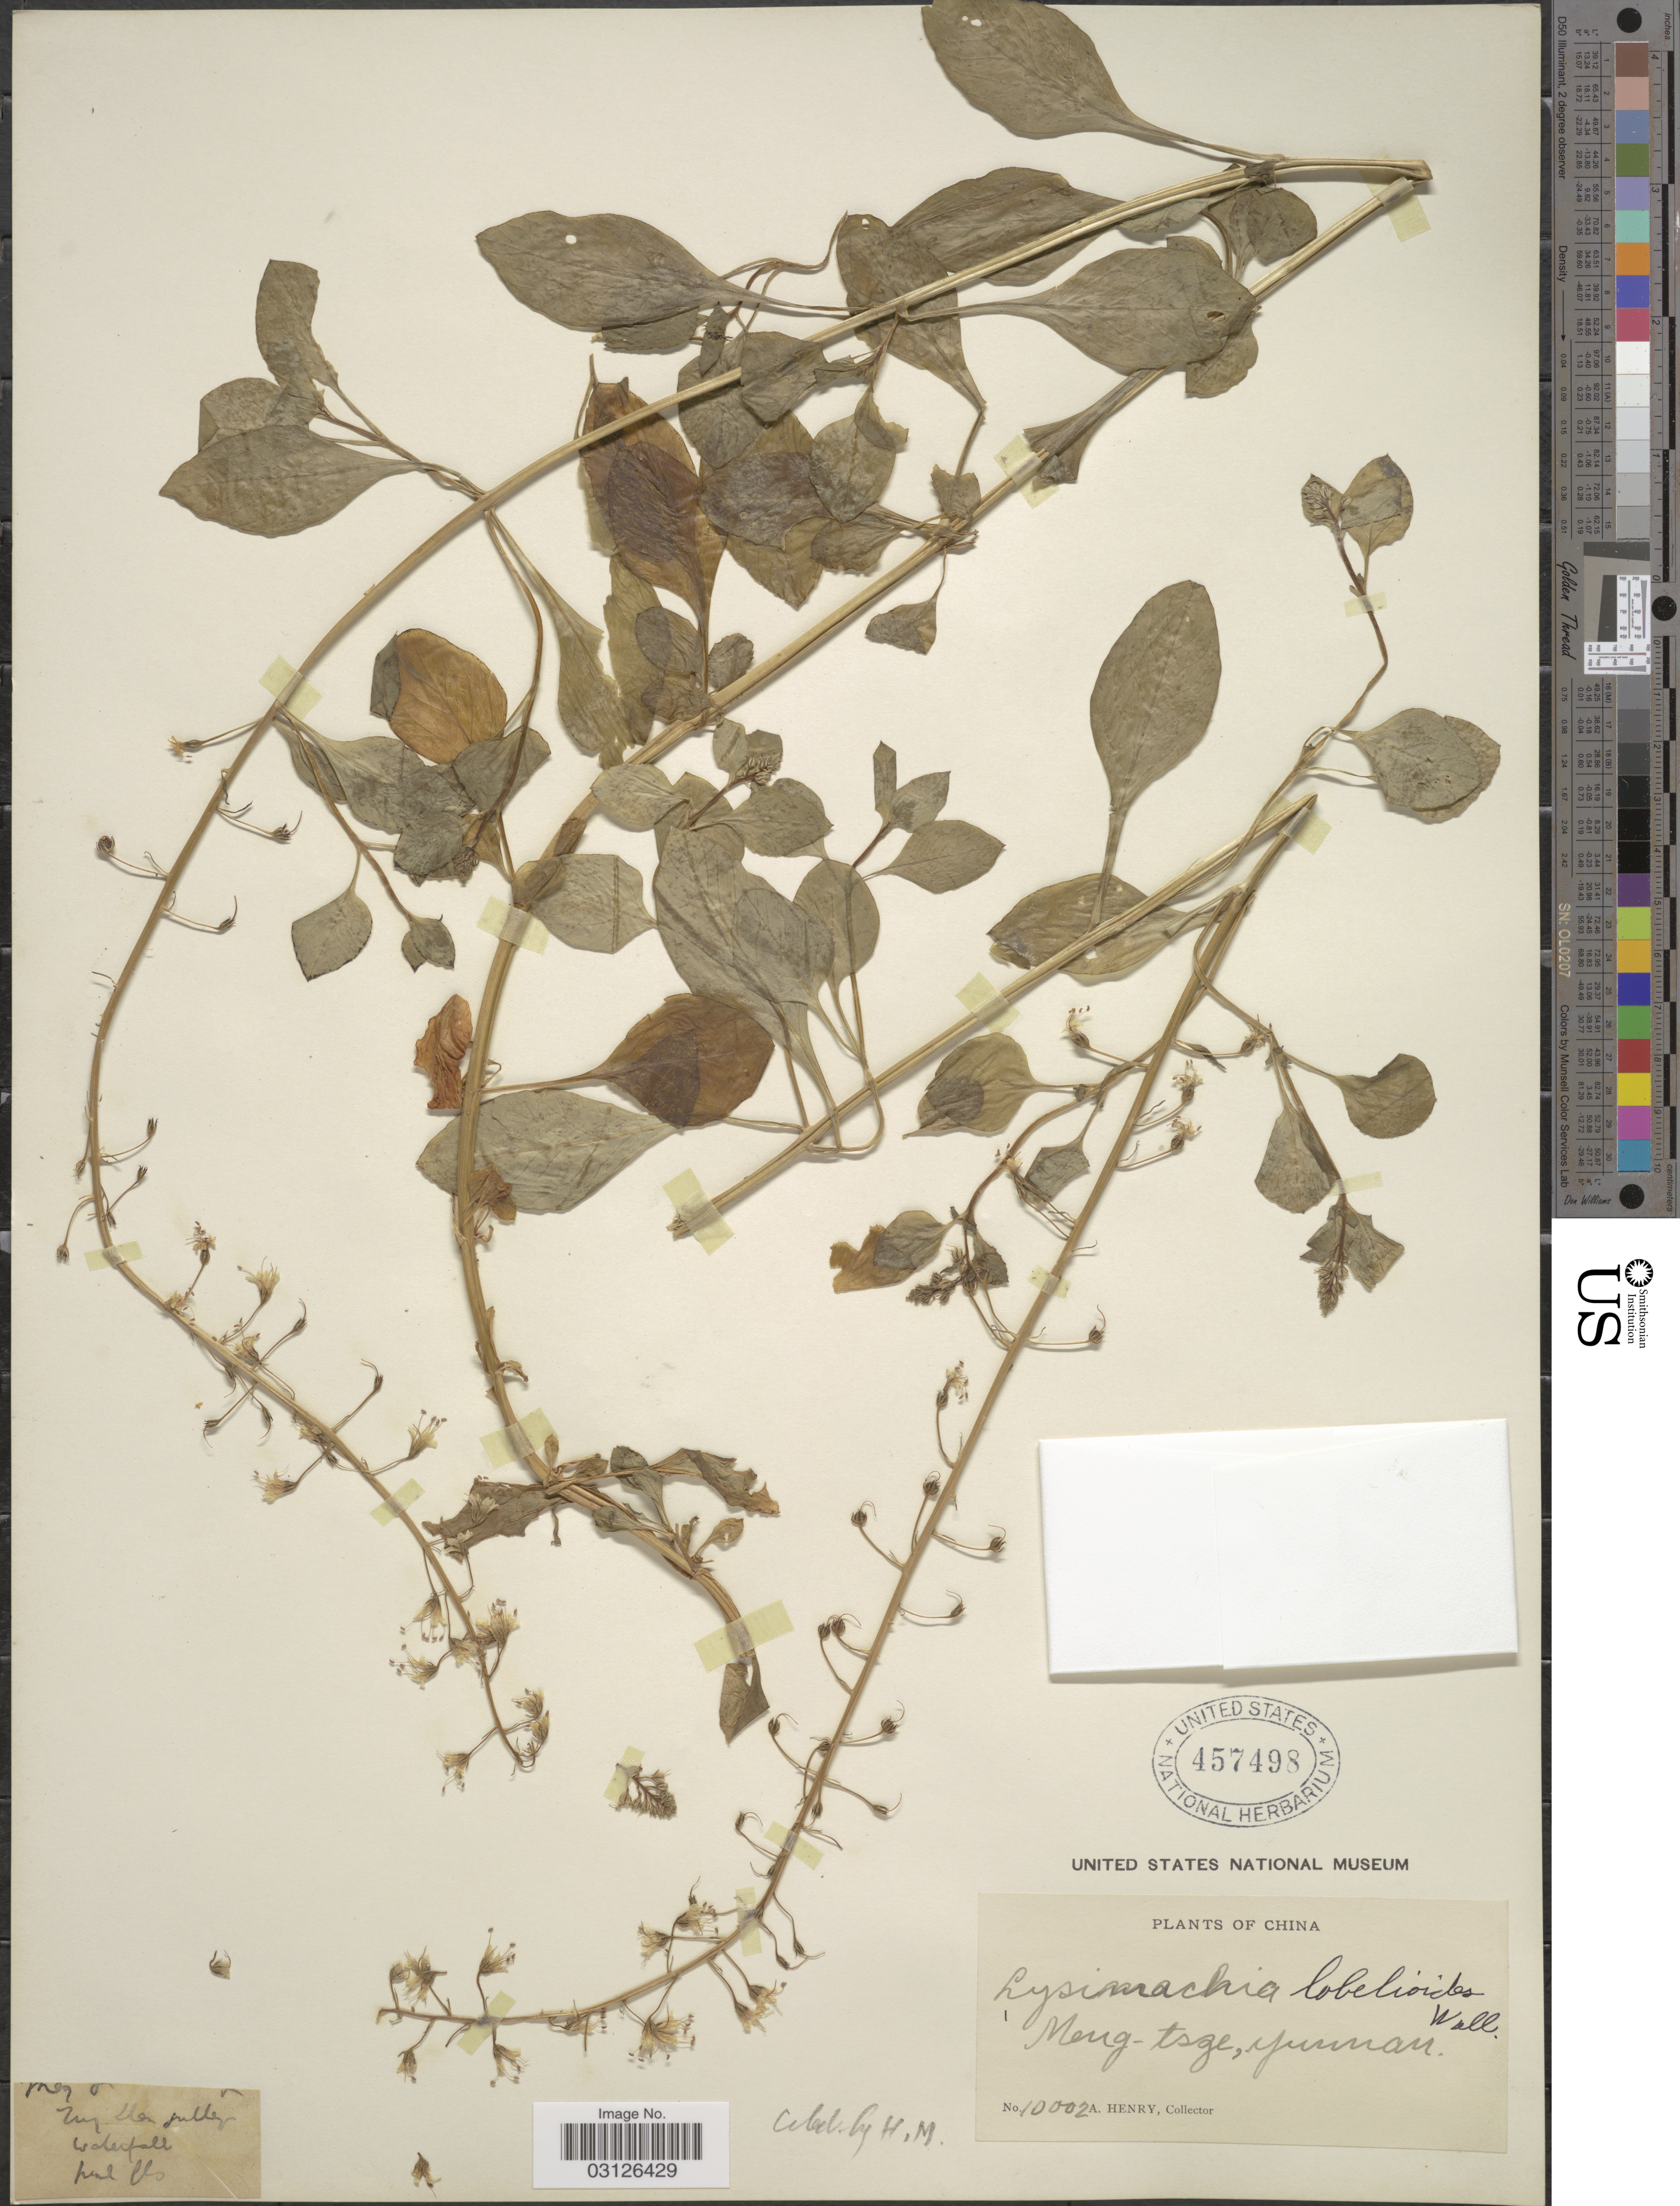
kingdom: Plantae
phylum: Tracheophyta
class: Magnoliopsida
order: Ericales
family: Primulaceae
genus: Lysimachia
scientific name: Lysimachia lobelioides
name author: Wall.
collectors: A. Henry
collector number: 10002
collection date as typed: May 8 ?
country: China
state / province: Yunnan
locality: Meng-tsze. Zung Shen gulley.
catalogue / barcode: US 457498